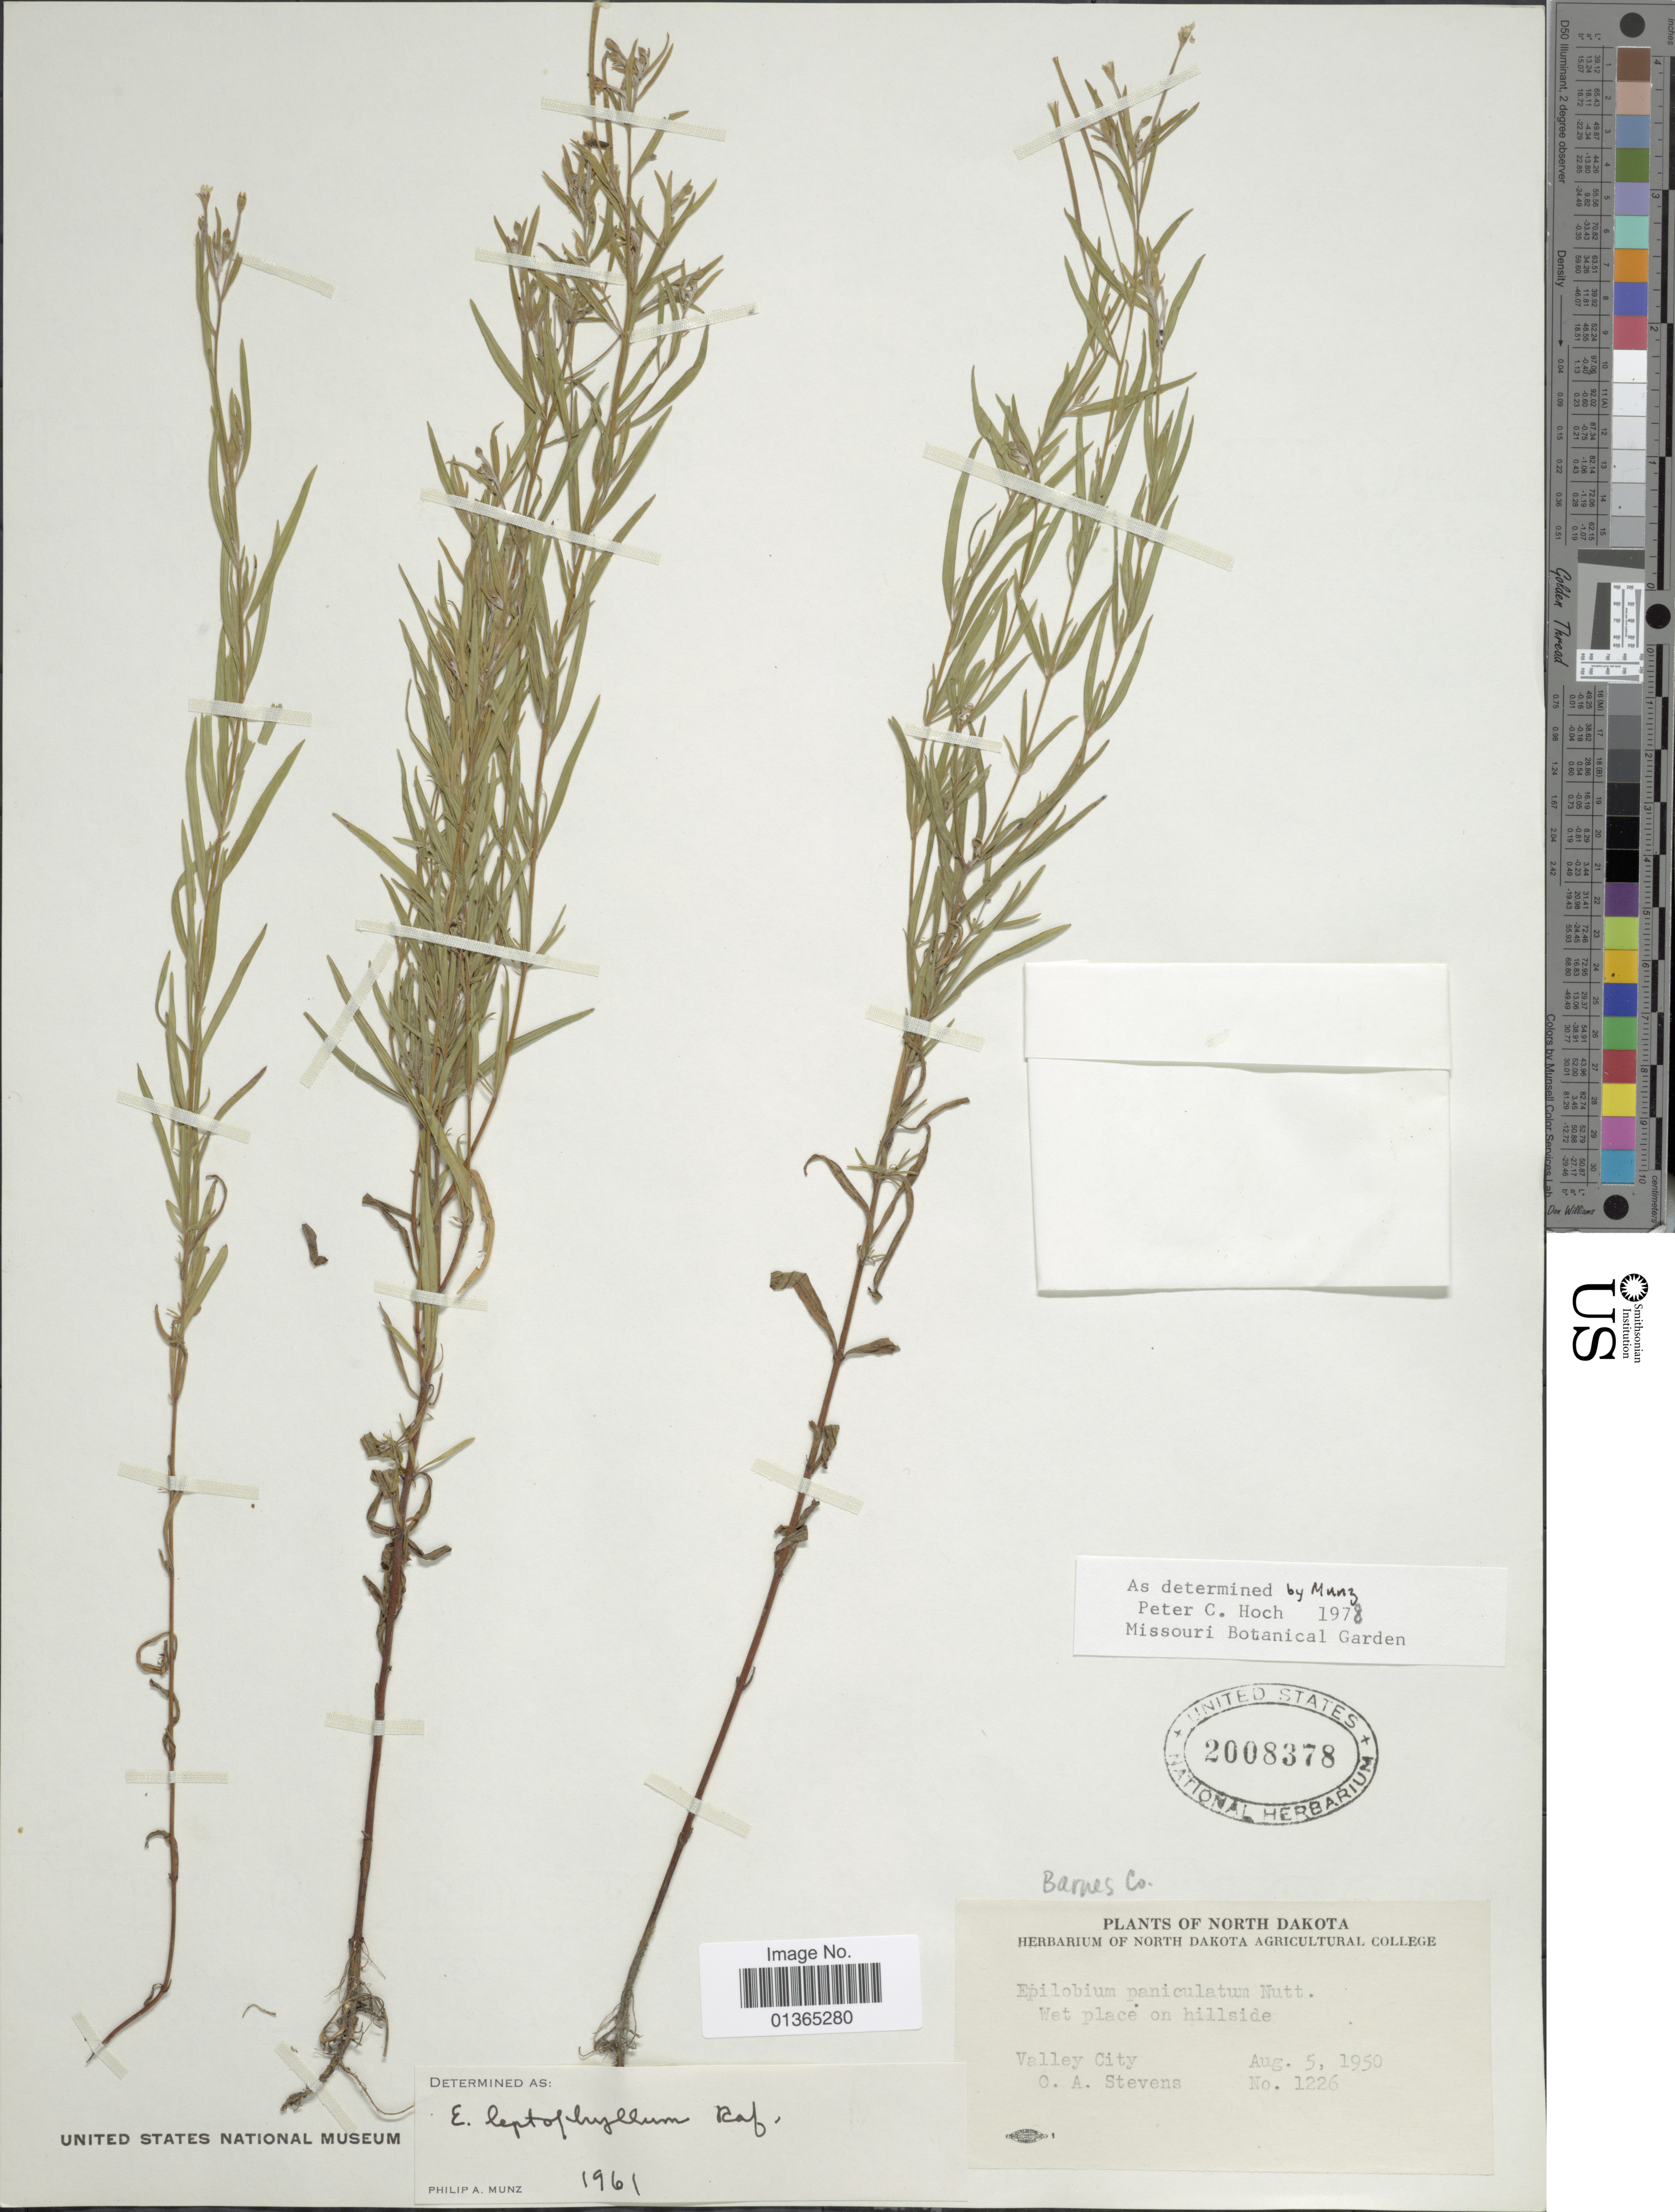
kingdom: Plantae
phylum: Tracheophyta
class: Magnoliopsida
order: Myrtales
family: Onagraceae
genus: Epilobium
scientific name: Epilobium leptophyllum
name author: Raf.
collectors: O. A. Stevens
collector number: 1226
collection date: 1950-08-05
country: United States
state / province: North Dakota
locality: Barnes Co. Valley City.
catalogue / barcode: US 2008378